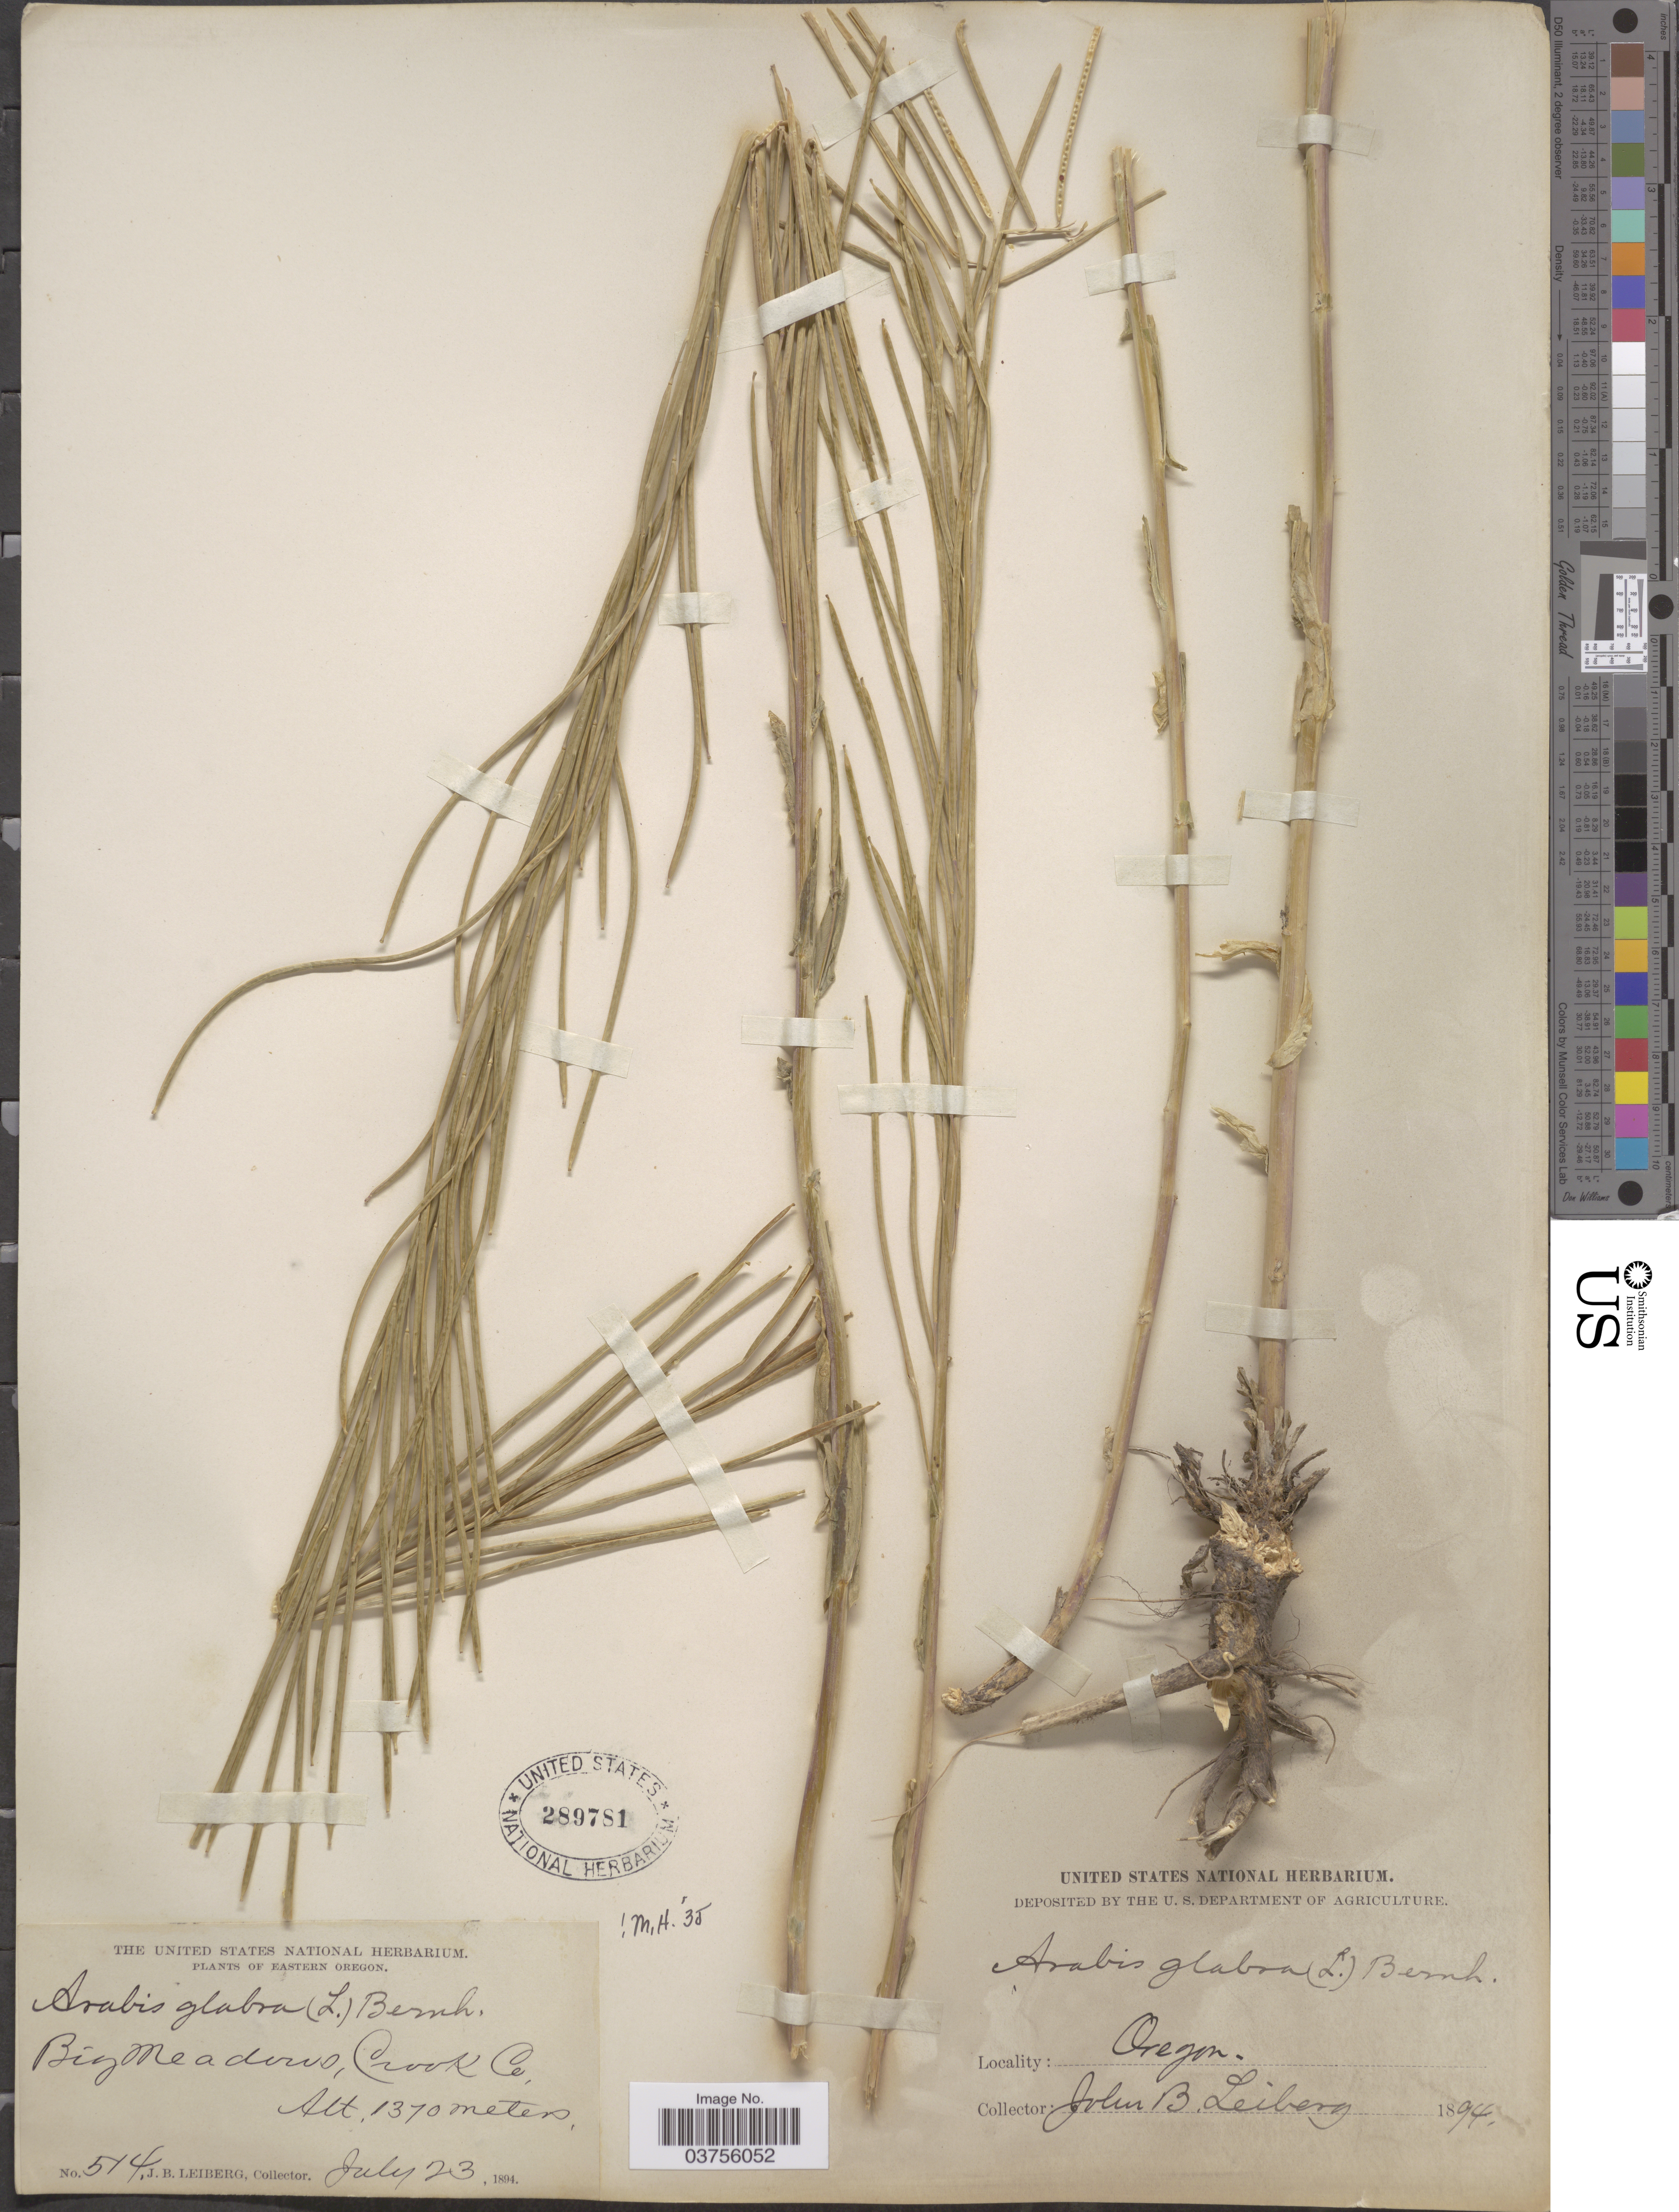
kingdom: Plantae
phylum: Tracheophyta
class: Magnoliopsida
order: Brassicales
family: Brassicaceae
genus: Turritis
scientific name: Turritis glabra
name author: L.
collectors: J. B. Leiberg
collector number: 514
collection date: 1894-07-23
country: United States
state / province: Oregon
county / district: Crook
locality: Eastern Oregon. Big Meadows, Crook Co.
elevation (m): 1370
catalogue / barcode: US 289781